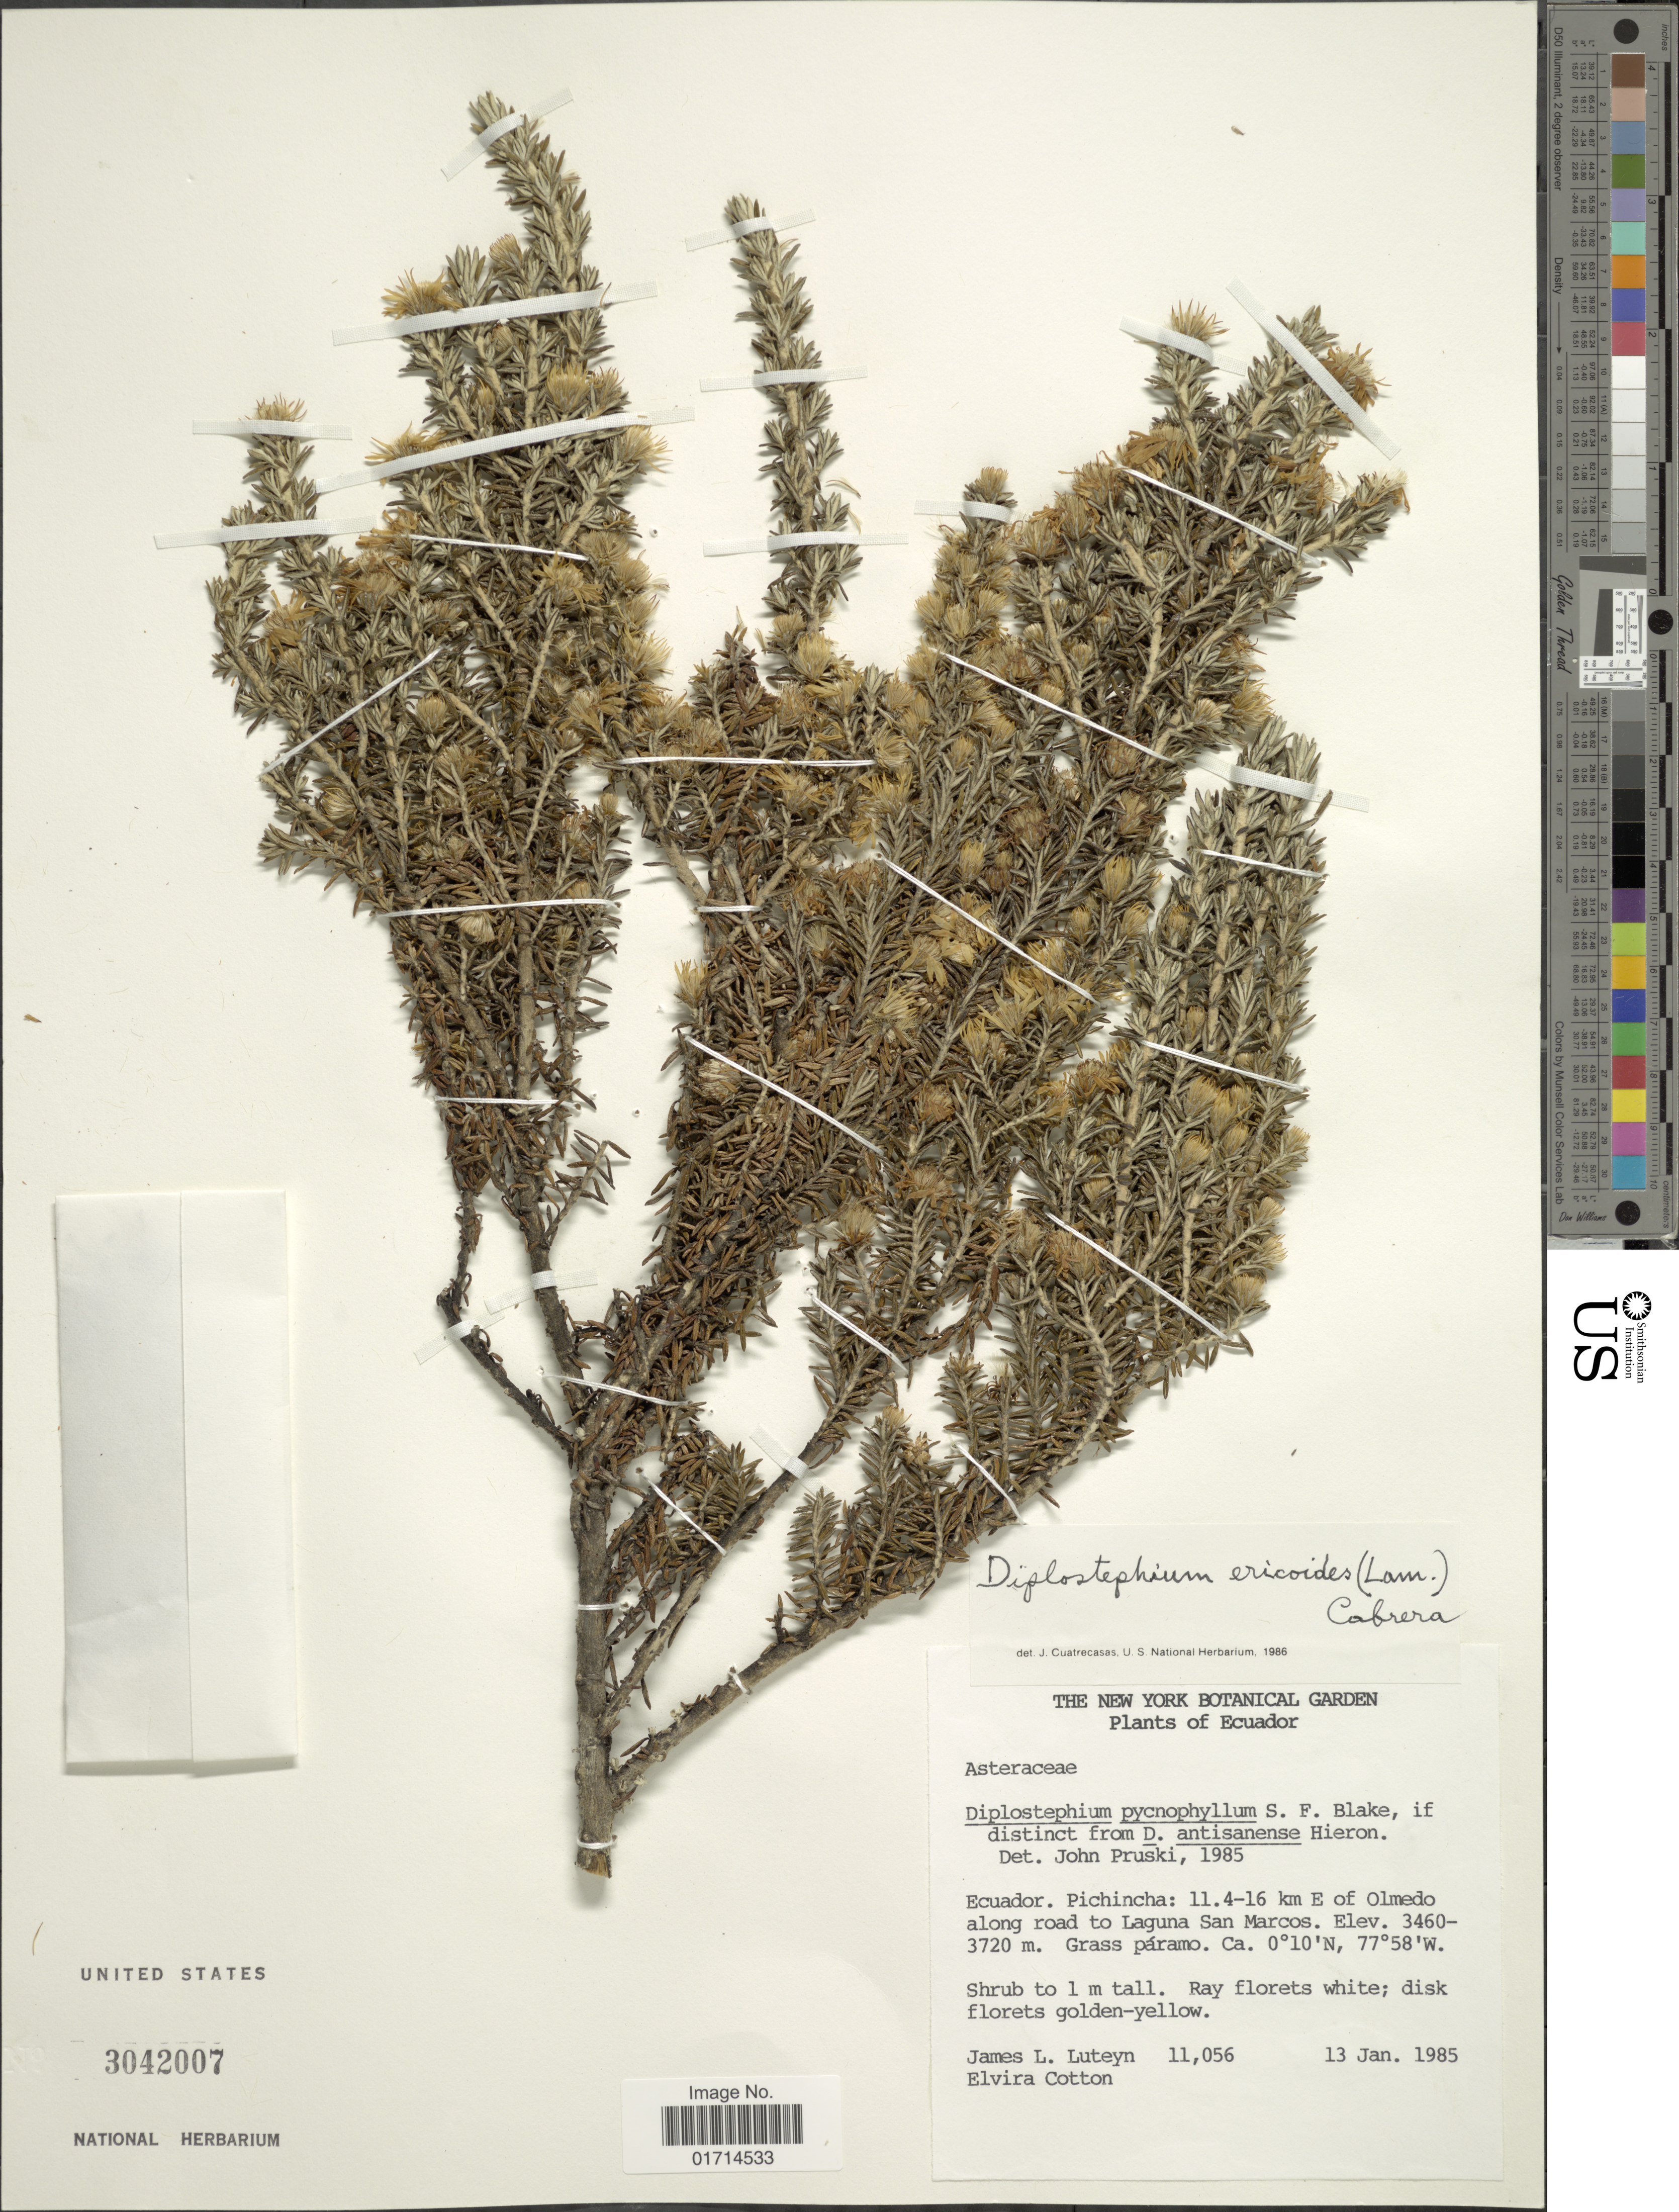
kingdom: Plantae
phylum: Tracheophyta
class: Magnoliopsida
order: Asterales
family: Asteraceae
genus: Diplostephium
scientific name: Diplostephium ericoides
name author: (Lam.) Cabrera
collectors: J. L. Luteyn & E. Cotton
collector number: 11056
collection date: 1985-01-13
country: Ecuador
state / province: Pichincha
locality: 11.4-16 km E of Olmedo along road to Laguna San Marcos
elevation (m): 3460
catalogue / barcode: US 3042007